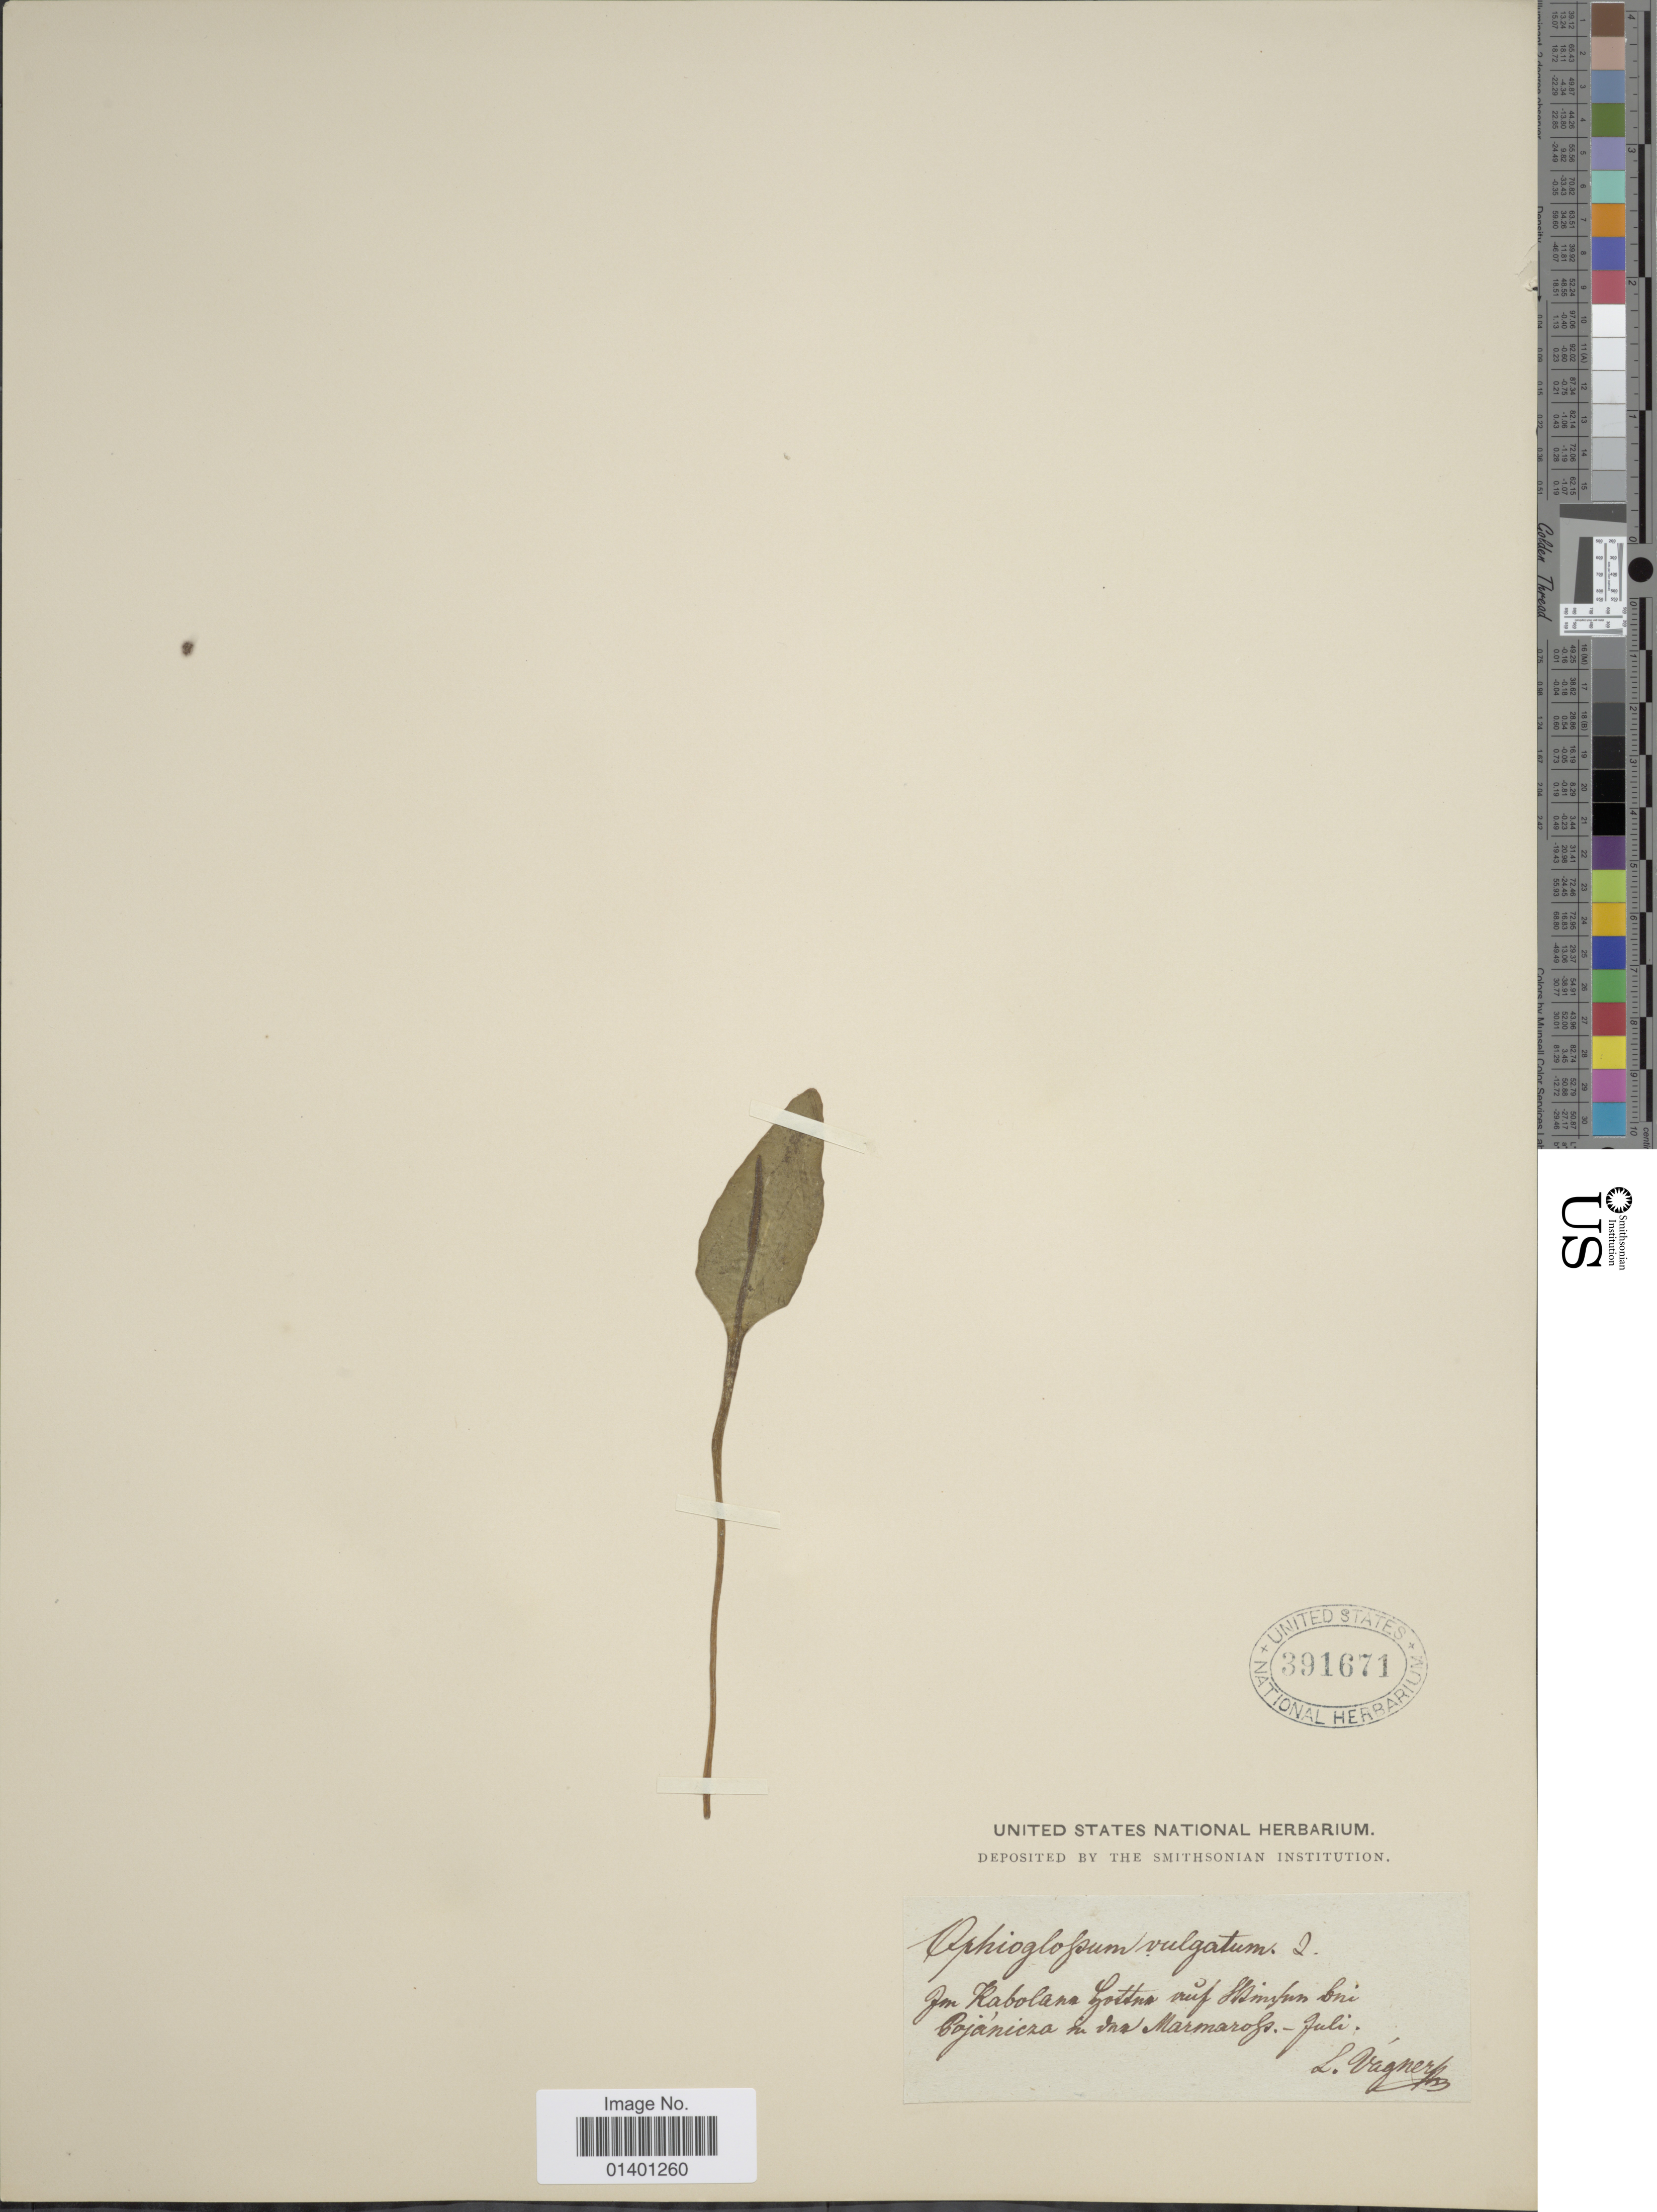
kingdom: Plantae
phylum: Tracheophyta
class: Polypodiopsida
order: Ophioglossales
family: Ophioglossaceae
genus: Ophioglossum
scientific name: Ophioglossum vulgatum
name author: L.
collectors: L. Vagner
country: Romania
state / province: Hunedoara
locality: Im Kabolaer hotter auf hltmiser bei Pojanicza in der Marmaross [interpreted]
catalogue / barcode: US 391671